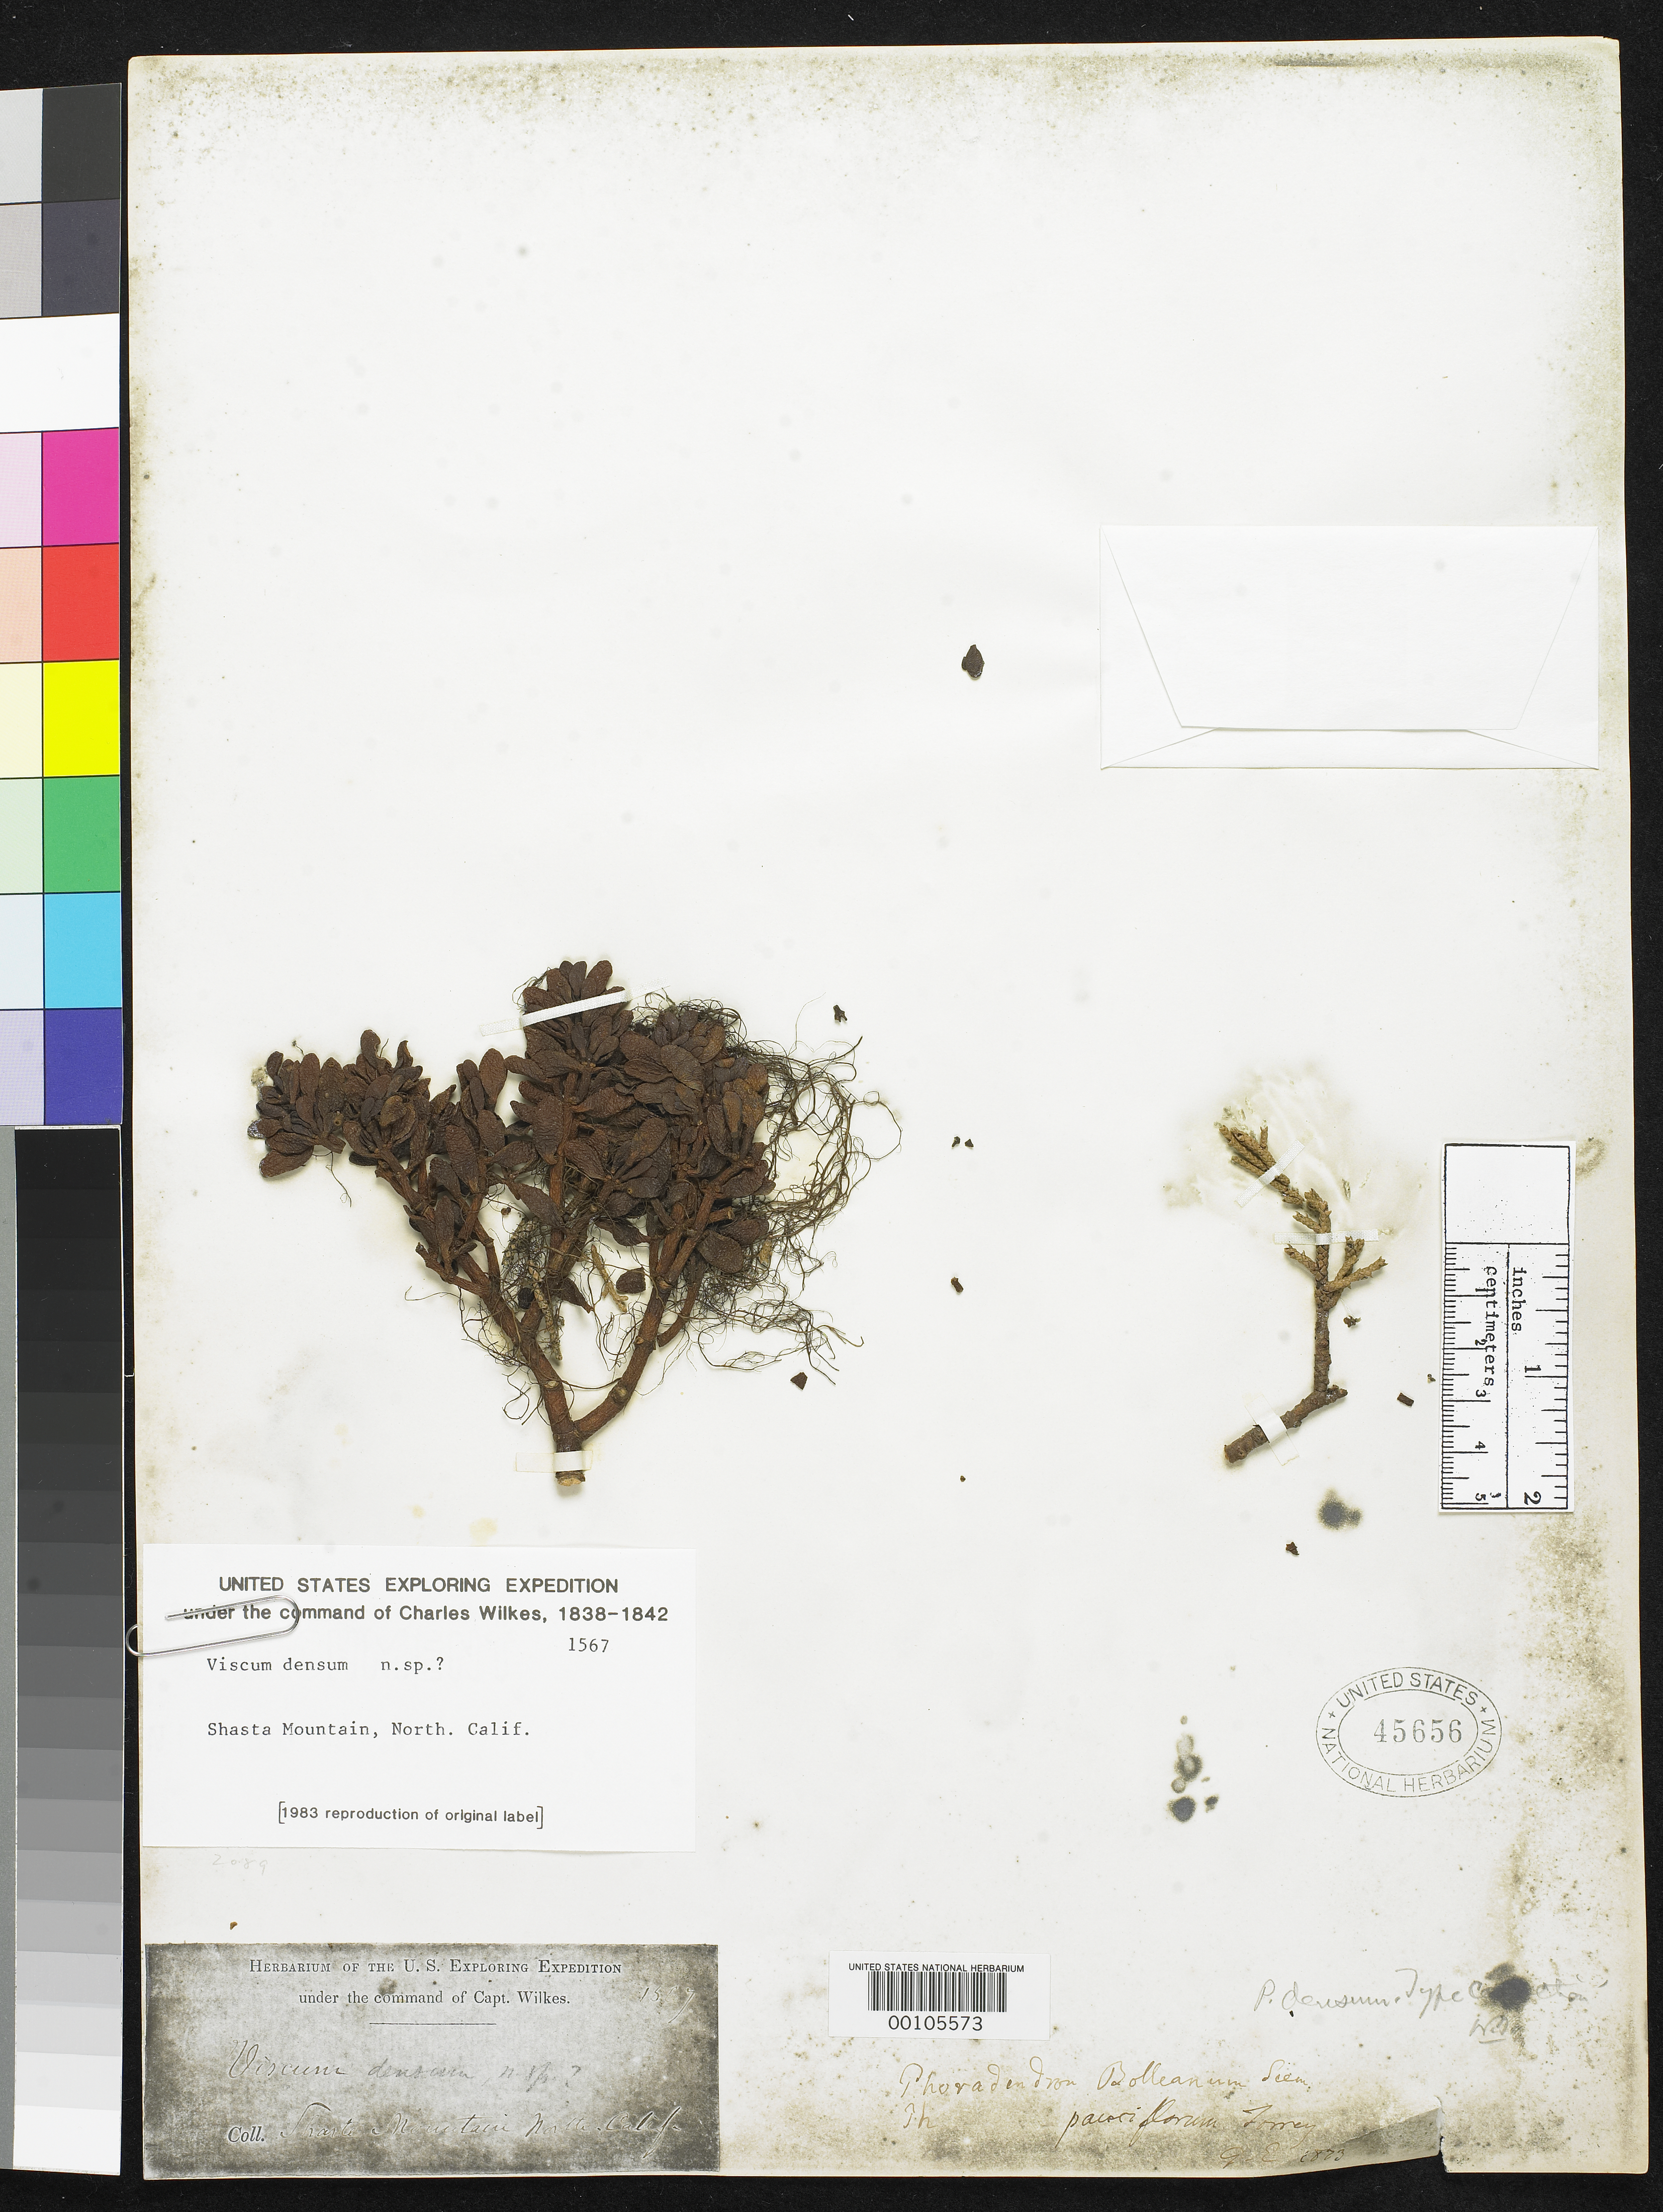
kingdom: Plantae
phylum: Tracheophyta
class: Magnoliopsida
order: Santalales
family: Viscaceae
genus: Phoradendron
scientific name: Phoradendron densum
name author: Torr. ex Trel.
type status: Isotype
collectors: Wilkes Explor. Exped.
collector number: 1567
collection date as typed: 1838 to -- --- 1842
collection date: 1838/1842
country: United States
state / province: California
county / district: Siskiyou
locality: Mt. Shasta.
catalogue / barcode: US 45656